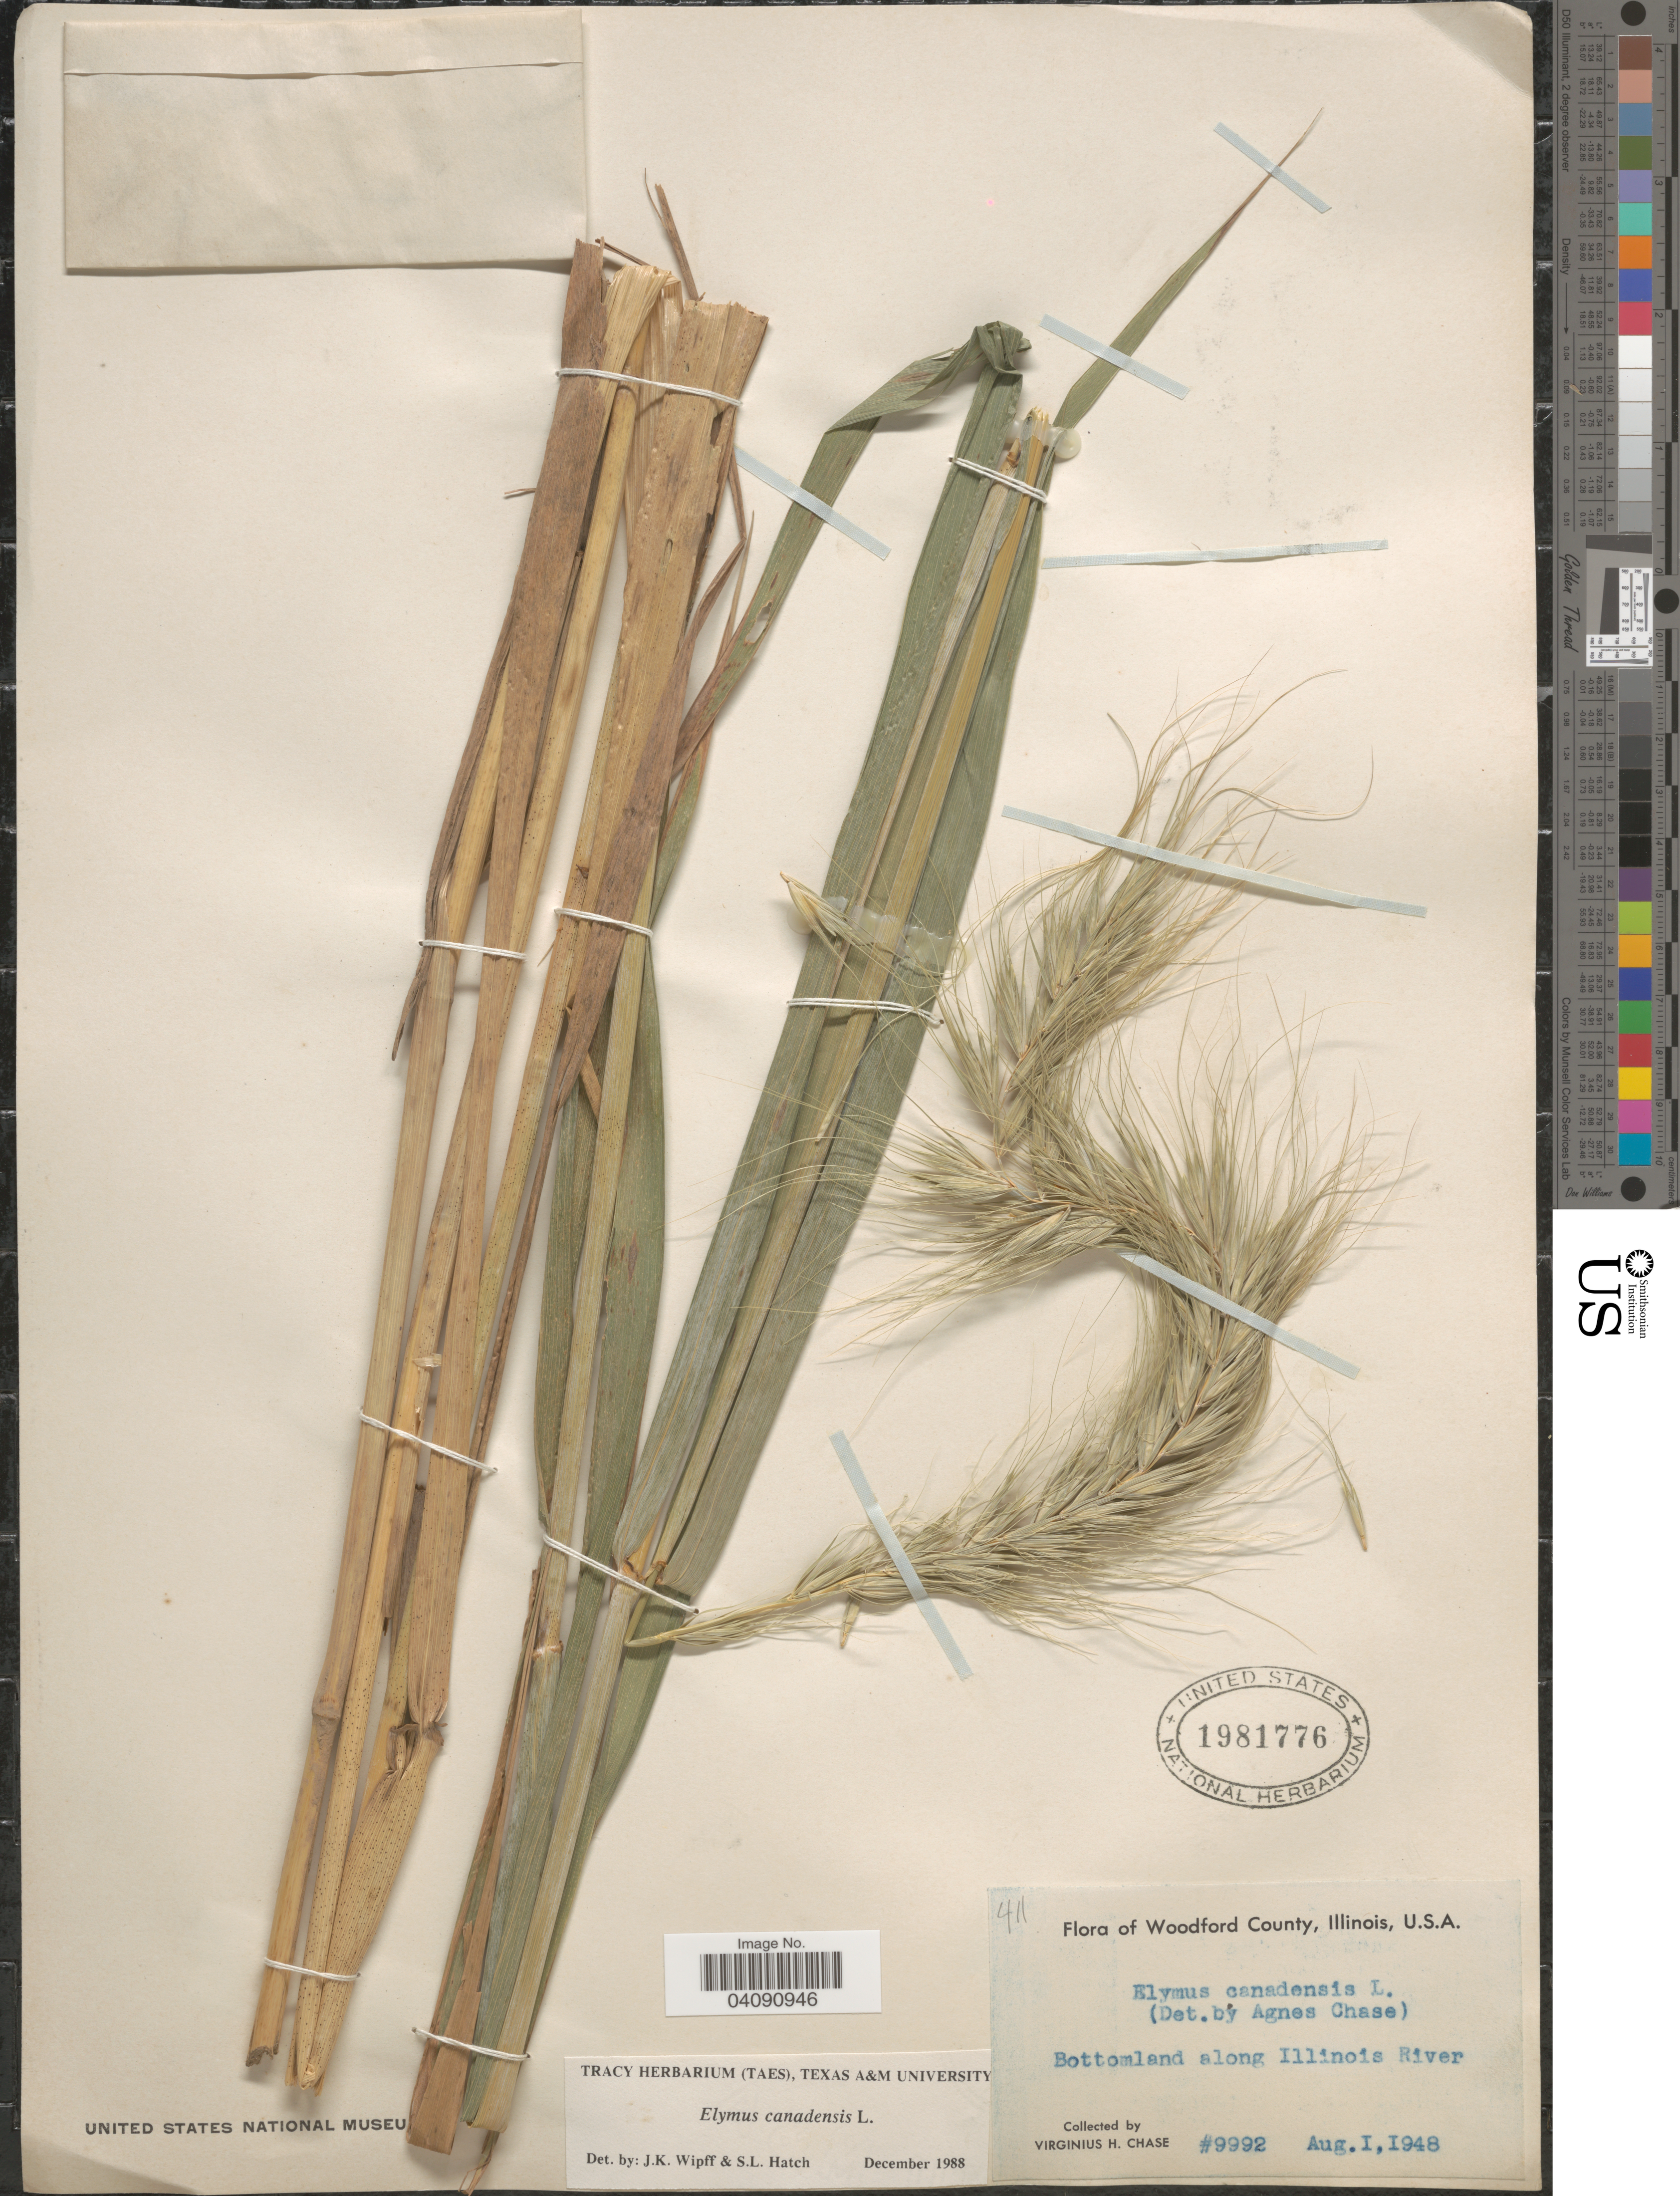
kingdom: Plantae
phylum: Tracheophyta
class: Liliopsida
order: Poales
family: Poaceae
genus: Elymus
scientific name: Elymus canadensis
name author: L.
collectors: V. H. Chase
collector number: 9992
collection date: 1948-08-01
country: United States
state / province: Illinois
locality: Woodford County. Bottomland along Illinois River.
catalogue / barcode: US 1981776